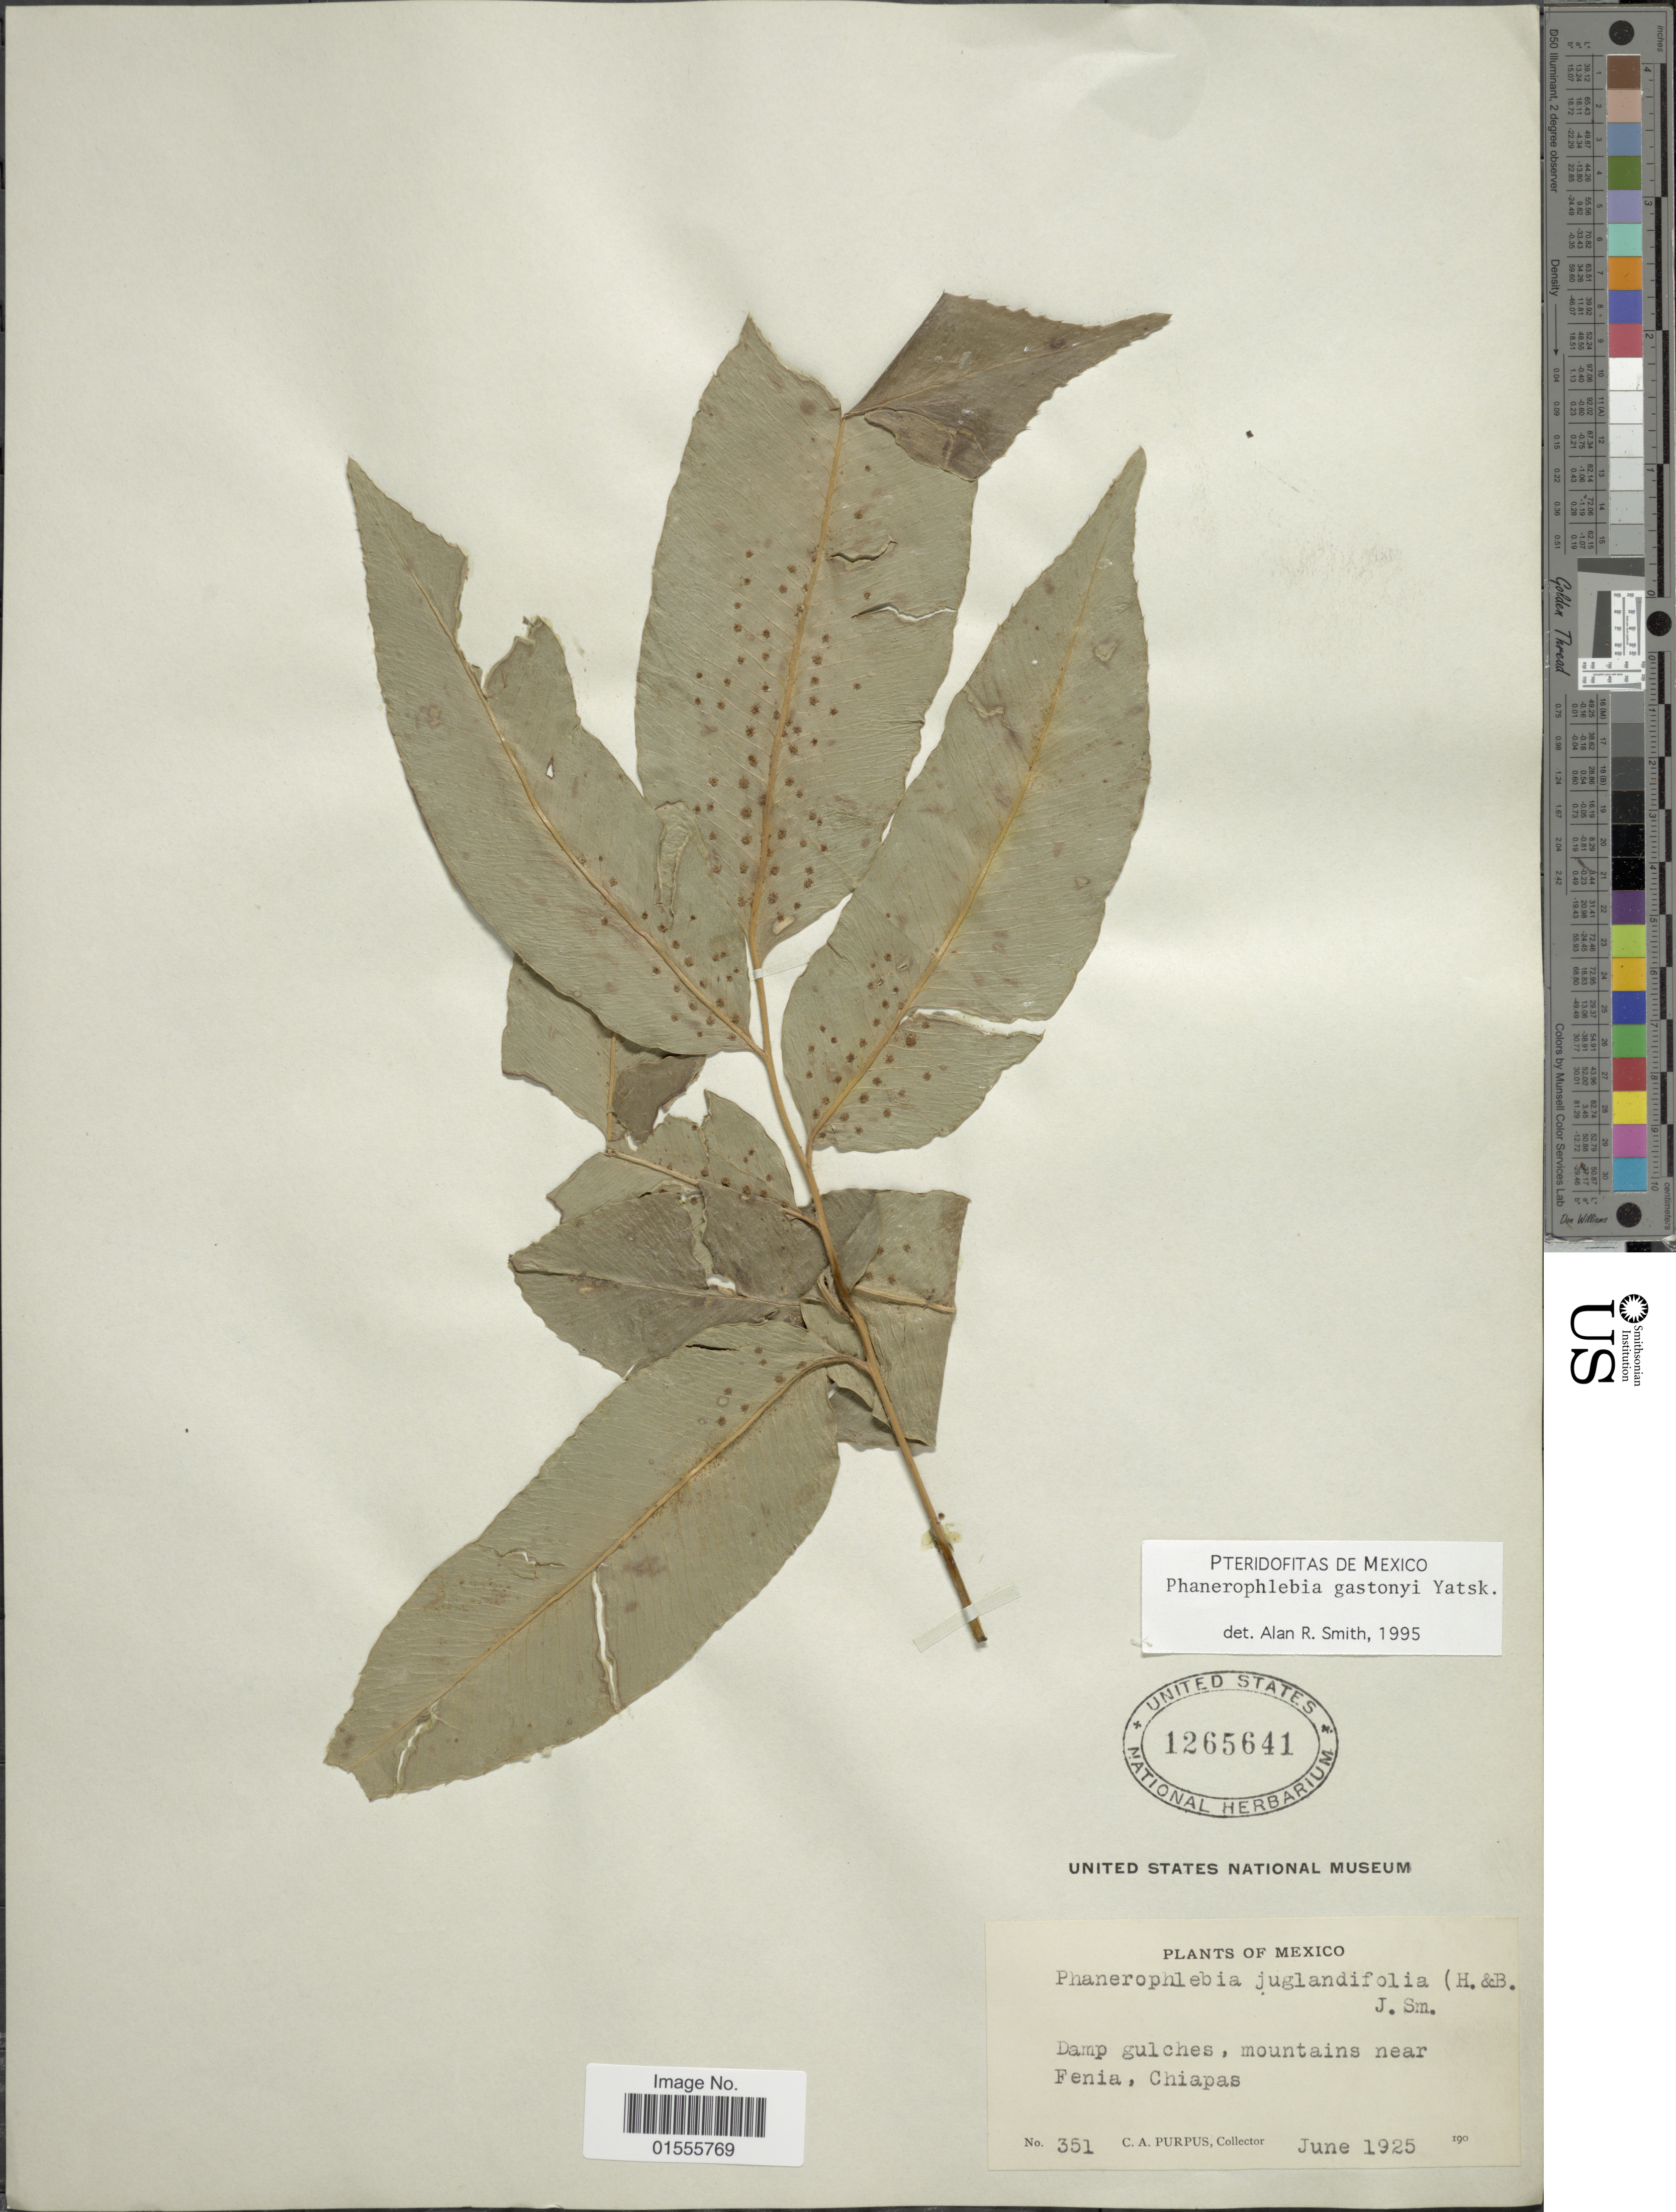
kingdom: Plantae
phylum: Tracheophyta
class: Polypodiopsida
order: Polypodiales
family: Dryopteridaceae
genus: Phanerophlebia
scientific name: Phanerophlebia gastonyi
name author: Yatsk.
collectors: C. A. Purpus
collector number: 351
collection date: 1925-06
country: Mexico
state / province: Chiapas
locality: Damp gulches, mountains near Fenia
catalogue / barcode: US 1265641